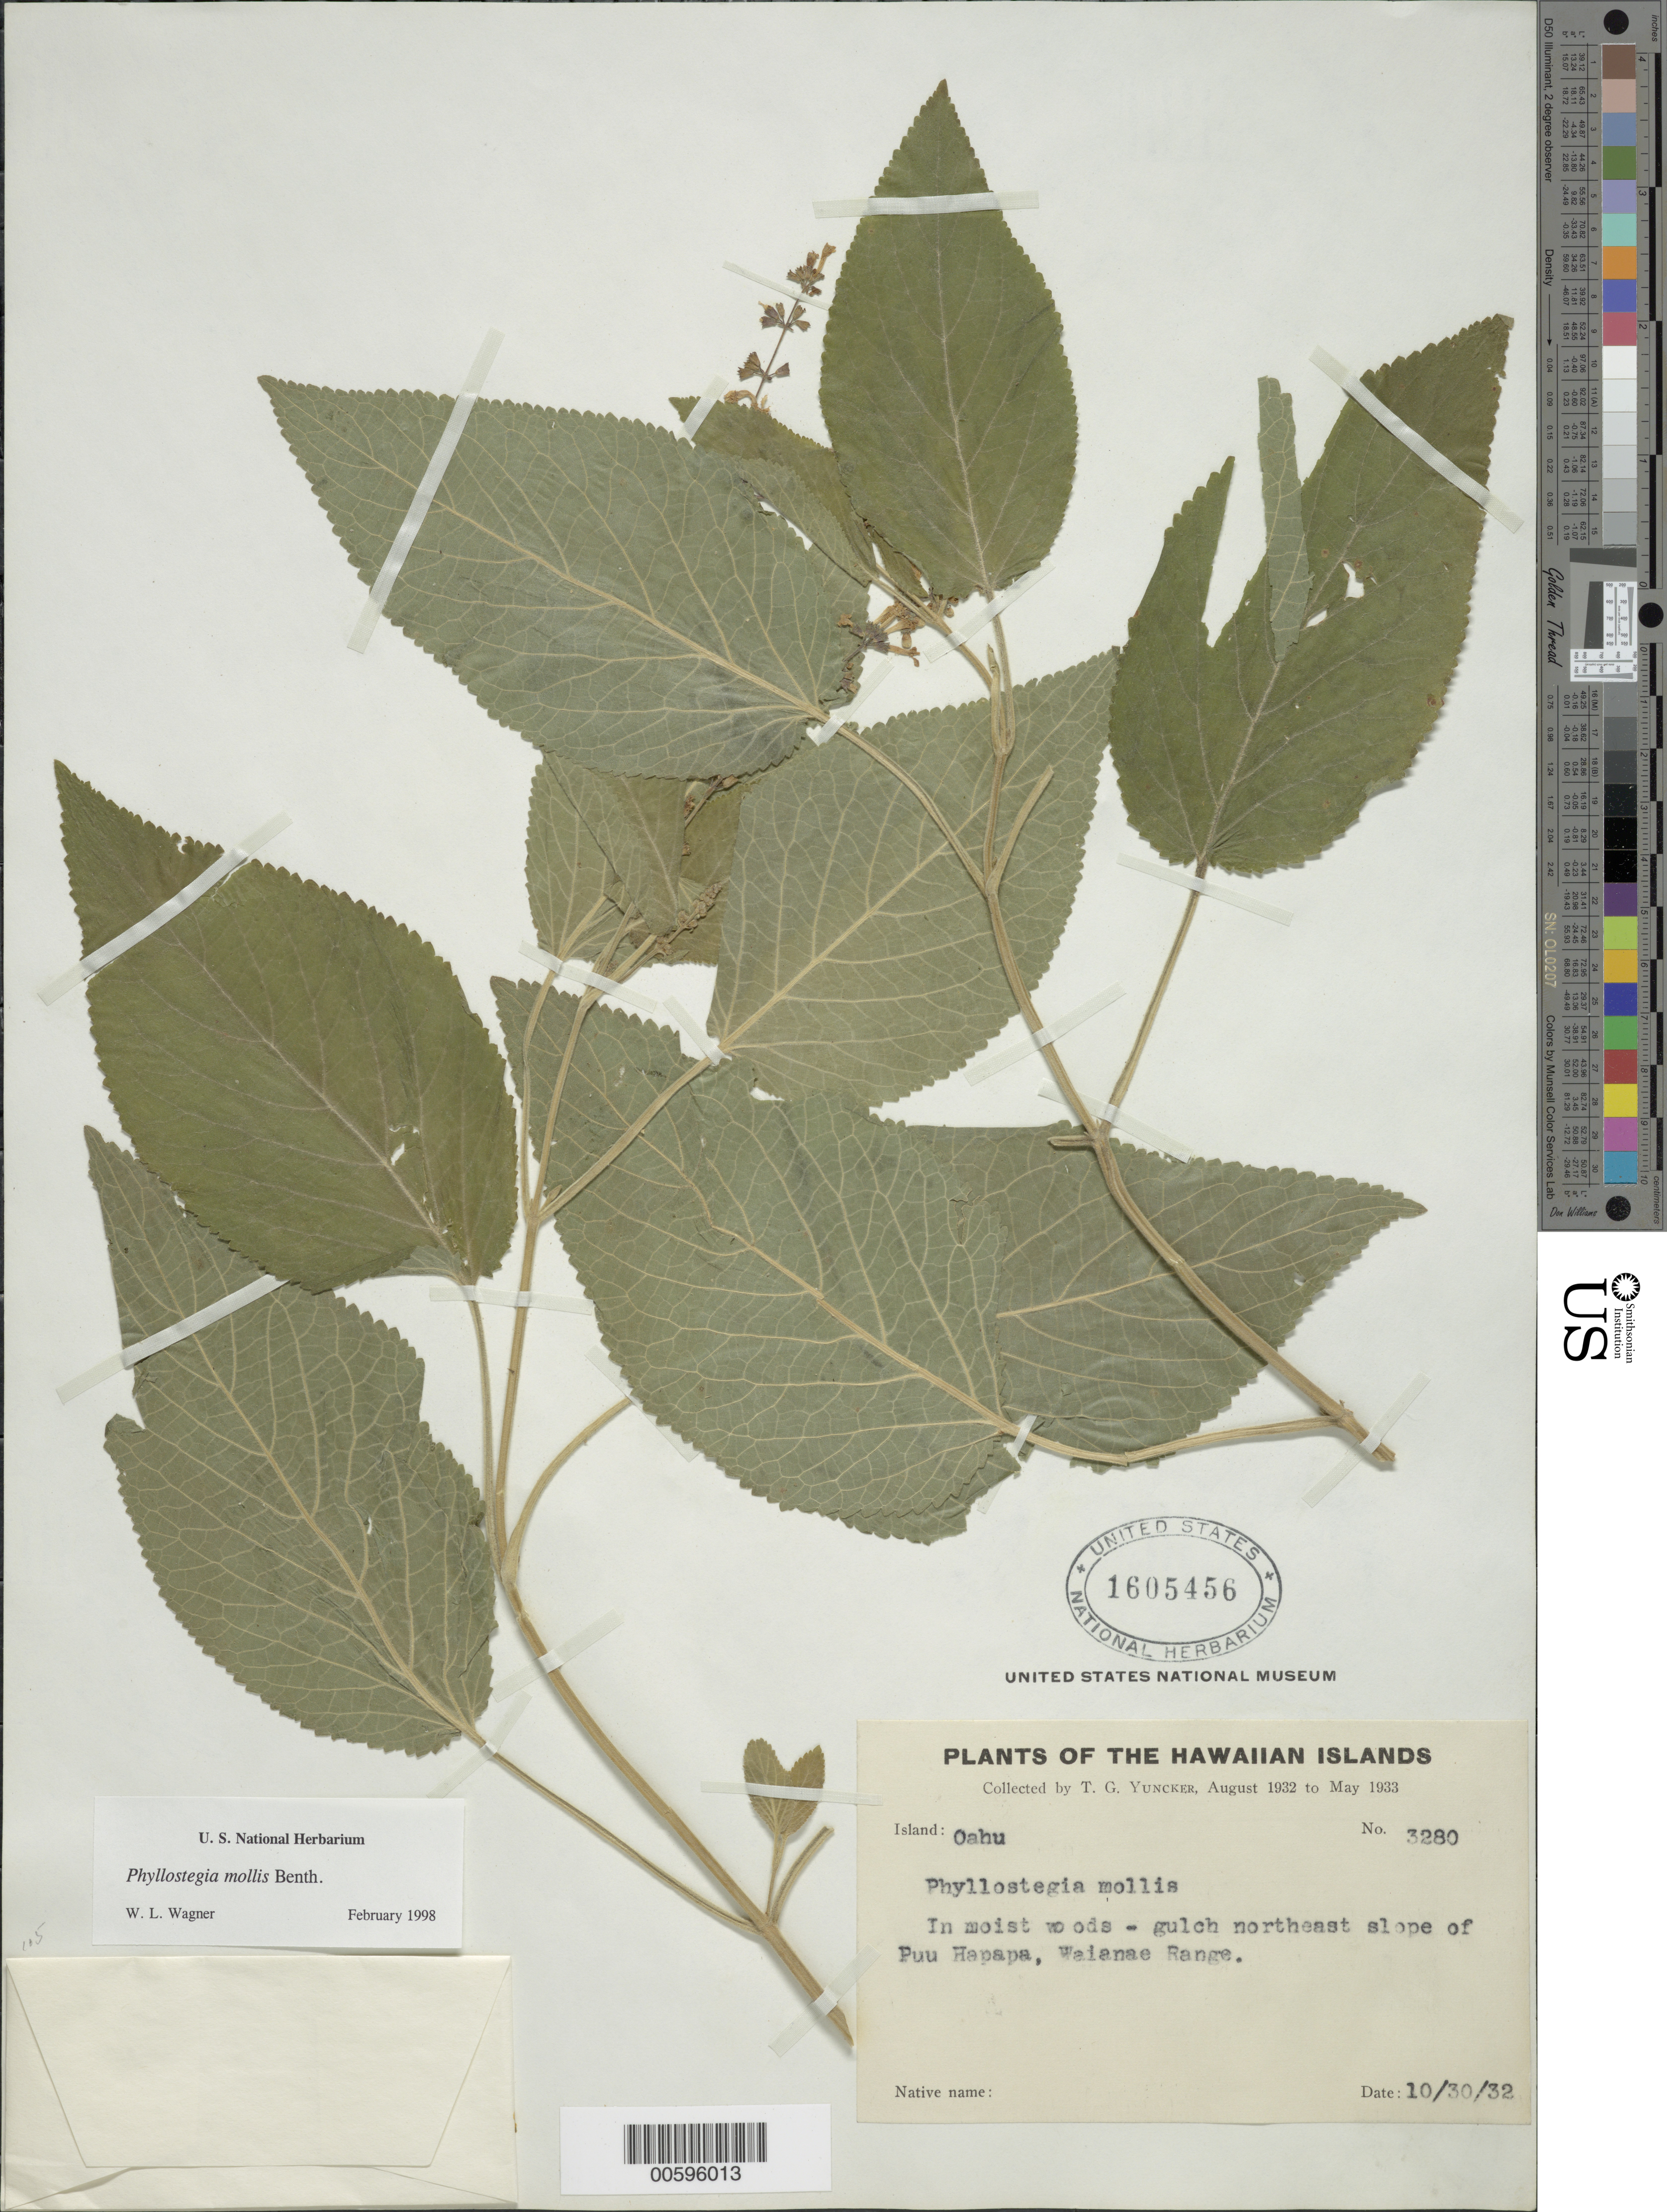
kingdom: Plantae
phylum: Tracheophyta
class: Magnoliopsida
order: Lamiales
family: Lamiaceae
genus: Phyllostegia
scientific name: Phyllostegia mollis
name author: Benth.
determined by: Wagner, W. L., (BOT), Smithsonian Institution - National Museum of Natural History (UNITED STATES)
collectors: T. G. Yuncker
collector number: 3280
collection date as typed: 0 Aug 1932 to 0 May 1933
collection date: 1932-08/1933-05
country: United States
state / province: Hawaii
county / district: Honolulu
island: Oahu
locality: Gulch NE slope of Puu Hapapa, Waianae Range.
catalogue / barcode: US 1605456